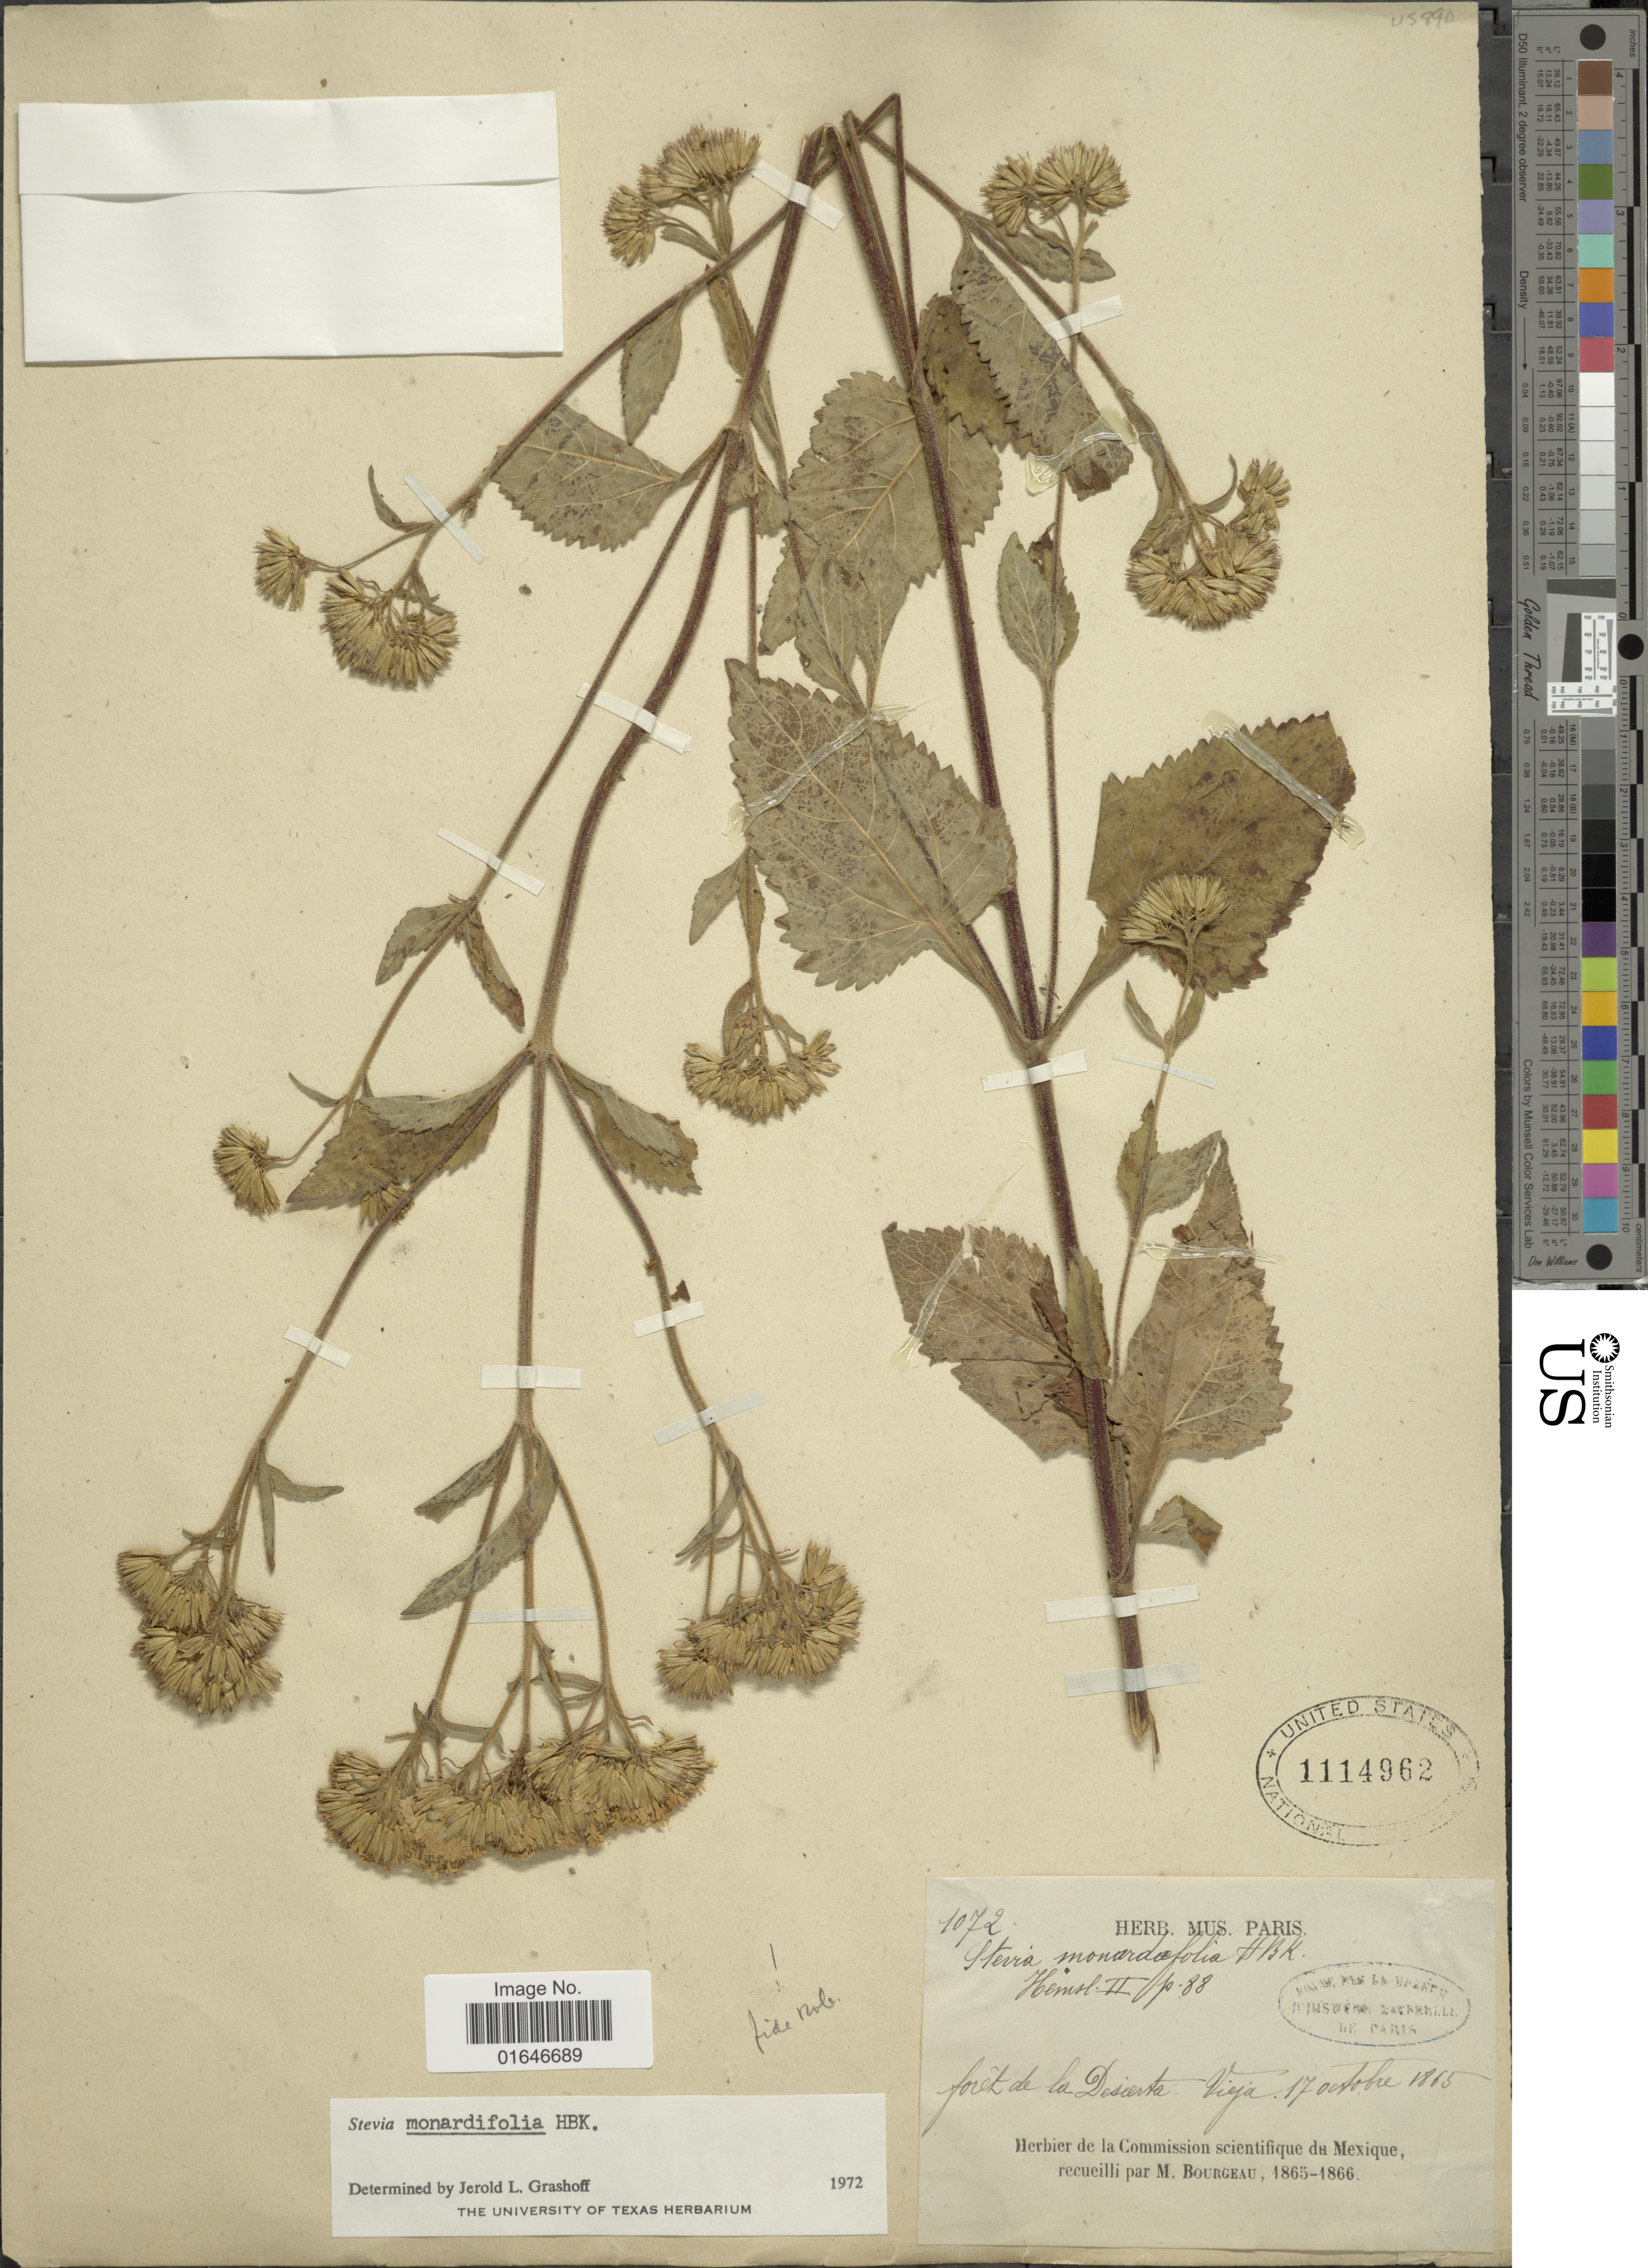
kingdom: Plantae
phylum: Tracheophyta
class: Magnoliopsida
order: Asterales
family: Asteraceae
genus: Stevia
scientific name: Stevia monardifolia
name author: Kunth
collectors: M. Bourgeau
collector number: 1072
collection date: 1865-10-17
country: Mexico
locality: Foret de la Desierte, Vieja.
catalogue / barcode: US 1114962